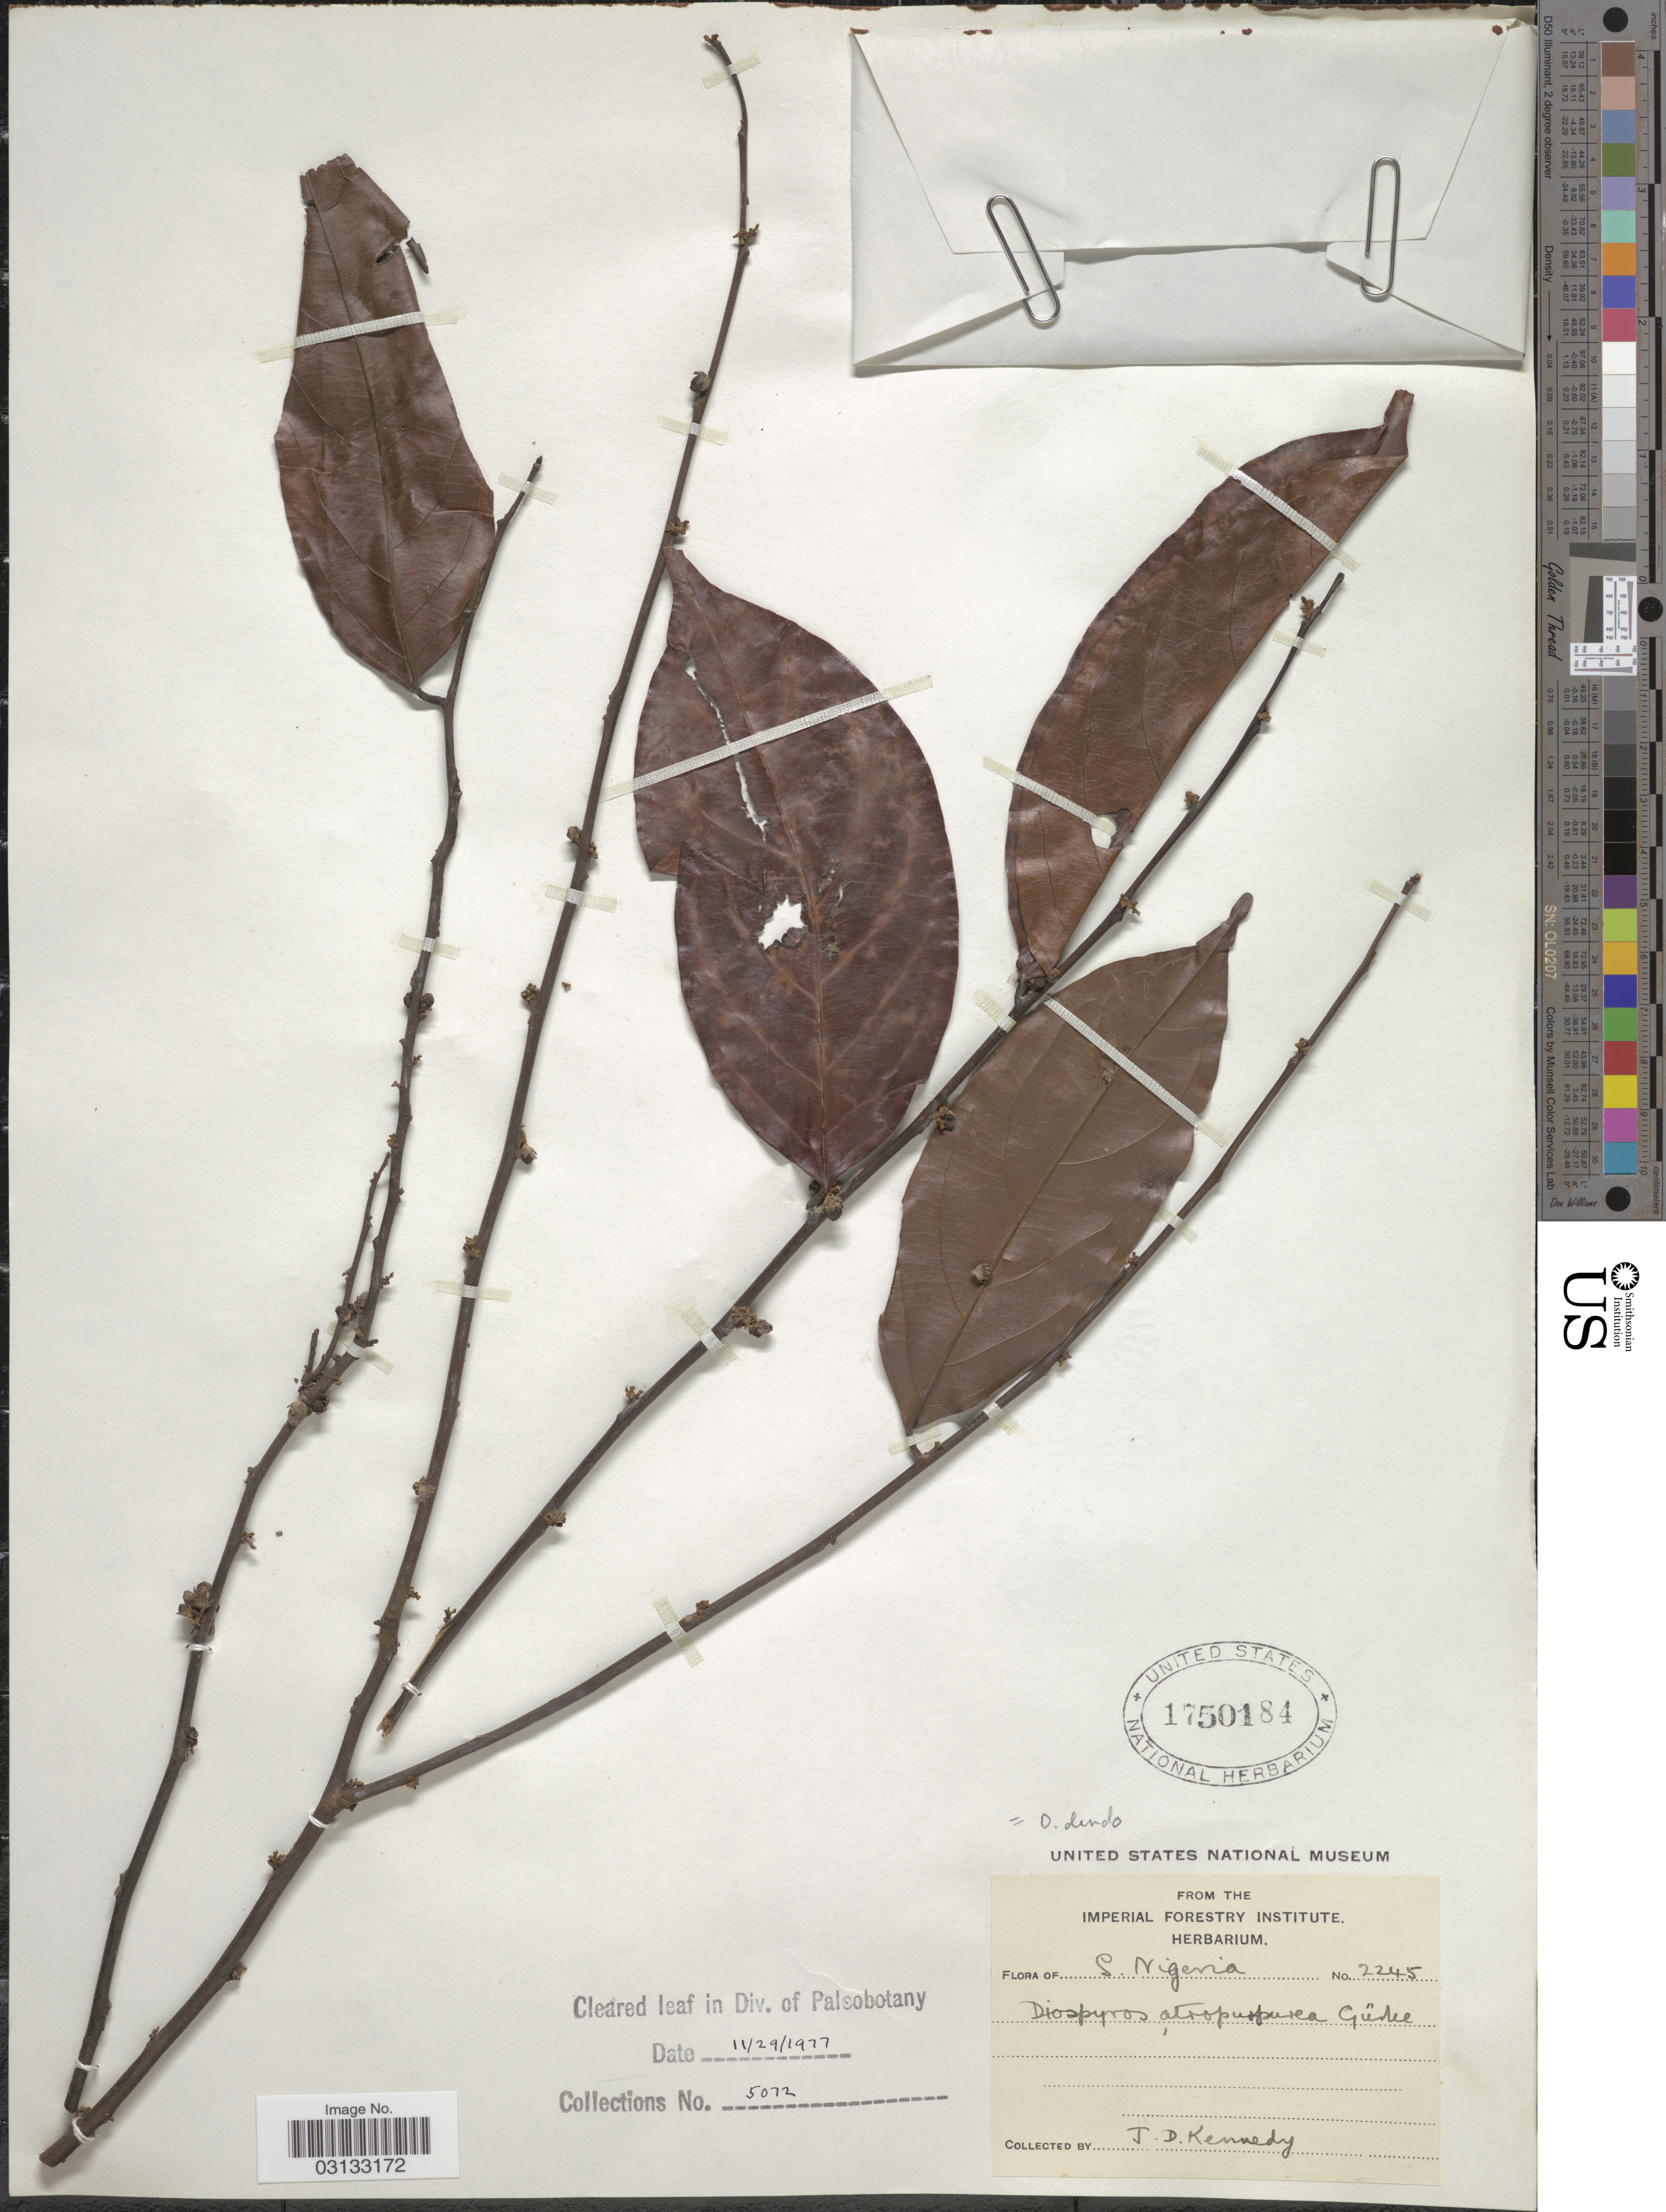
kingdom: Plantae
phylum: Tracheophyta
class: Magnoliopsida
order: Ericales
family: Ebenaceae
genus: Diospyros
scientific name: Diospyros dendo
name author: Welw. ex Hiern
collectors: J. D. Kennedy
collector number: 2245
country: Nigeria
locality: S. Nigeria.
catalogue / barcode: US 1750184